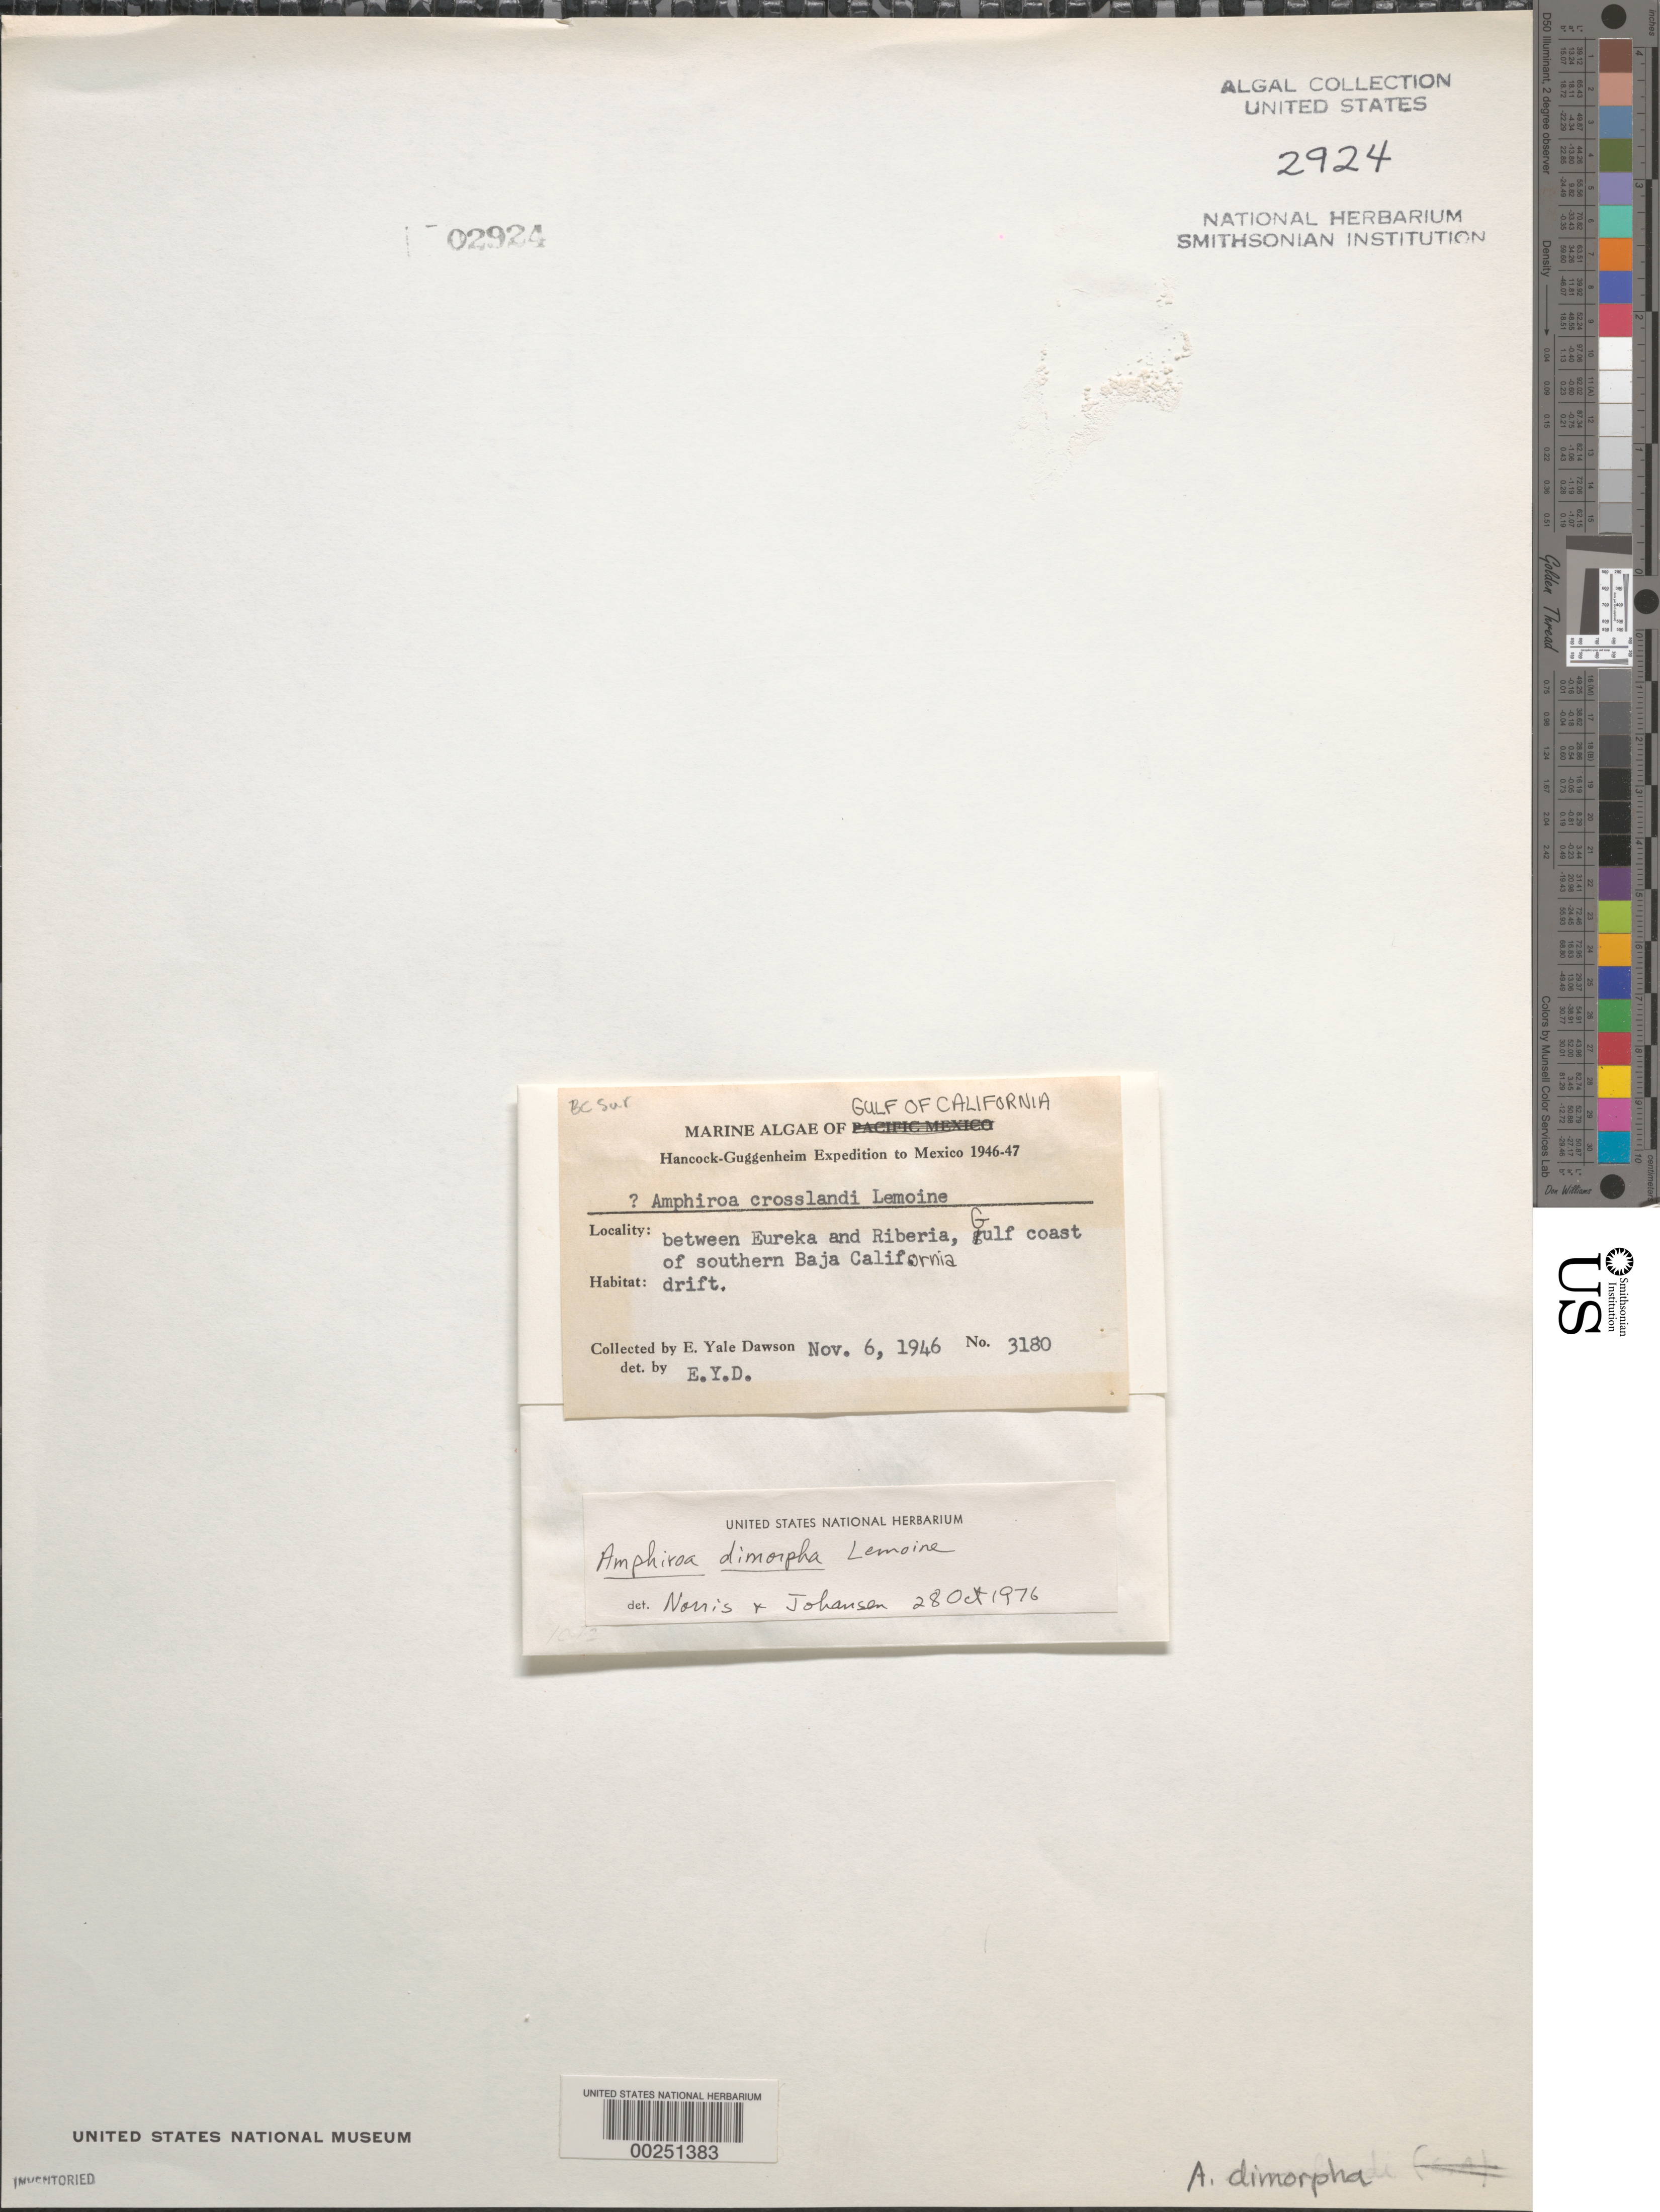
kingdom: Plantae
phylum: Rhodophyta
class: Florideophyceae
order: Corallinales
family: Lithophyllaceae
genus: Amphiroa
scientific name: Amphiroa dimorpha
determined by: Norris, J. N.; Johansen, H. W.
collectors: E. Y. Dawson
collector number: EYD 3180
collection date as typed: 06 Nov 1946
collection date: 1946-11-06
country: Mexico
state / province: Baja California Sur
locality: Between Eureka and Riberia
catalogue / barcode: US 2924